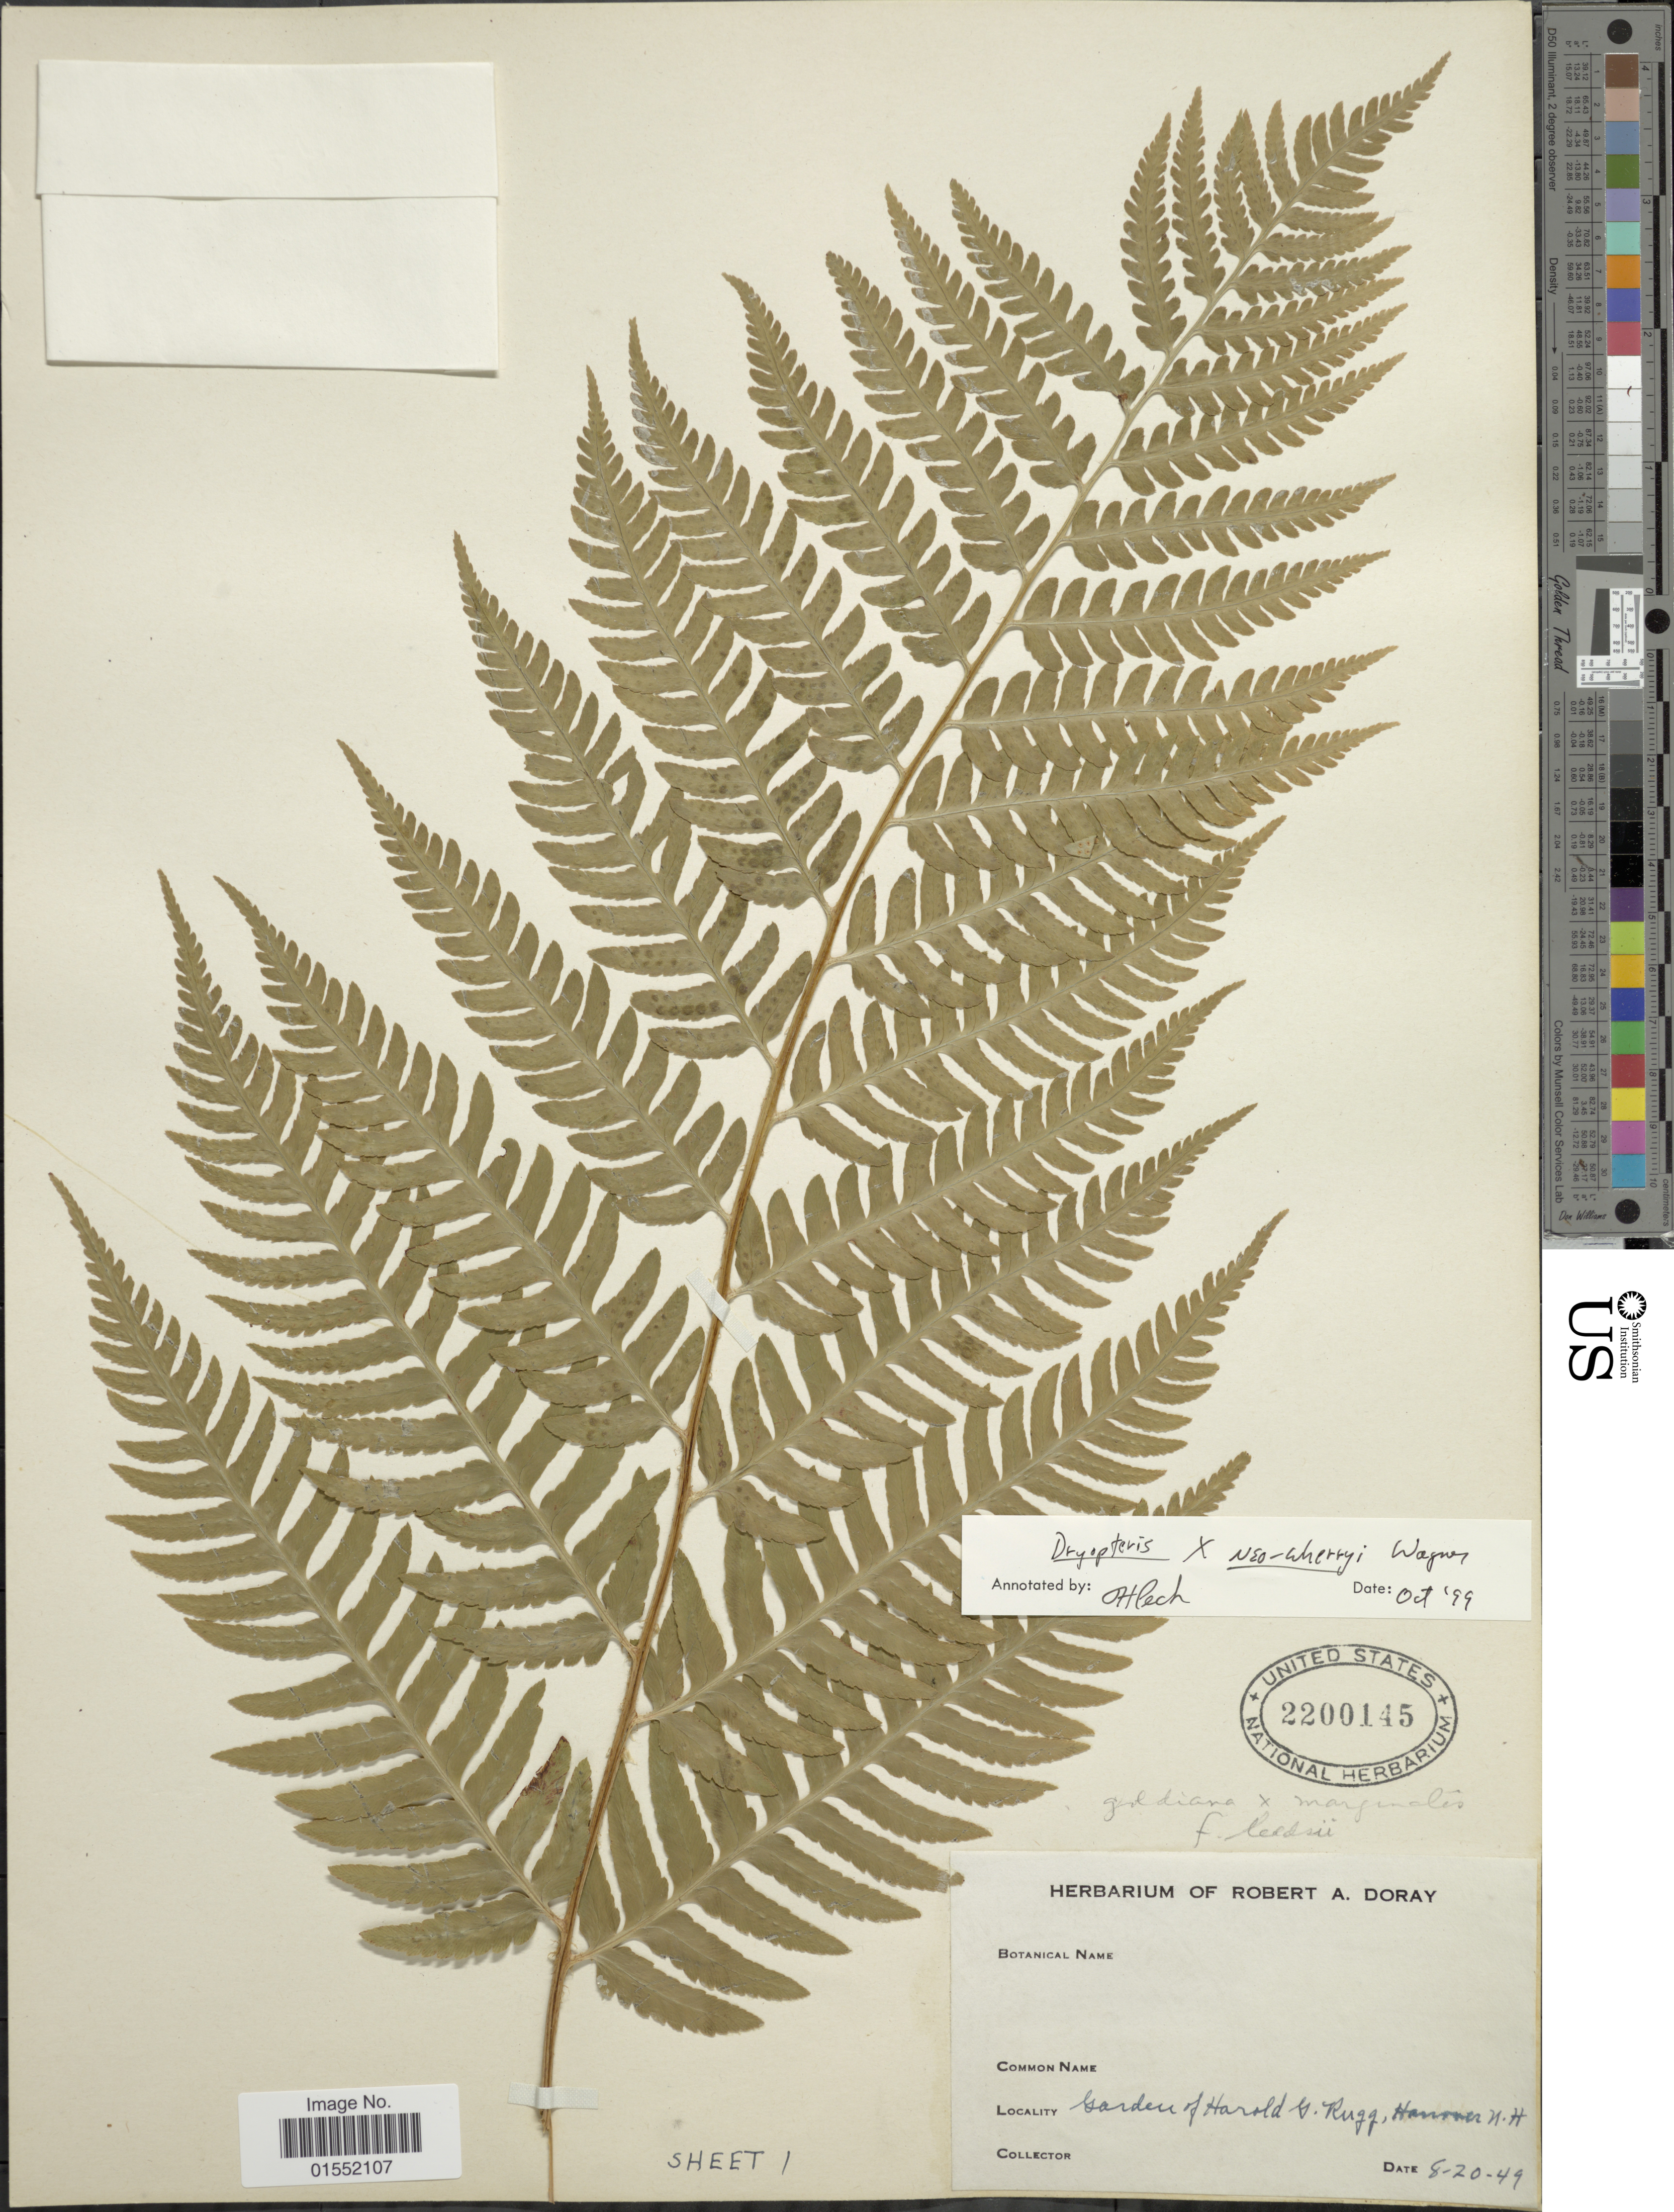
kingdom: Plantae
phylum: Tracheophyta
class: Polypodiopsida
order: Polypodiales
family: Dryopteridaceae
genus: Dryopteris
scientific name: Dryopteris x neowherryi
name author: W.H. Wagner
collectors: ex herb. Robert A. Doray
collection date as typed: Transcribed d/m/y: 20/8/49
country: United States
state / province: New Hampshire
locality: Garden of Harold G. Rugg, Hanover N. H.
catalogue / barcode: US 2200145